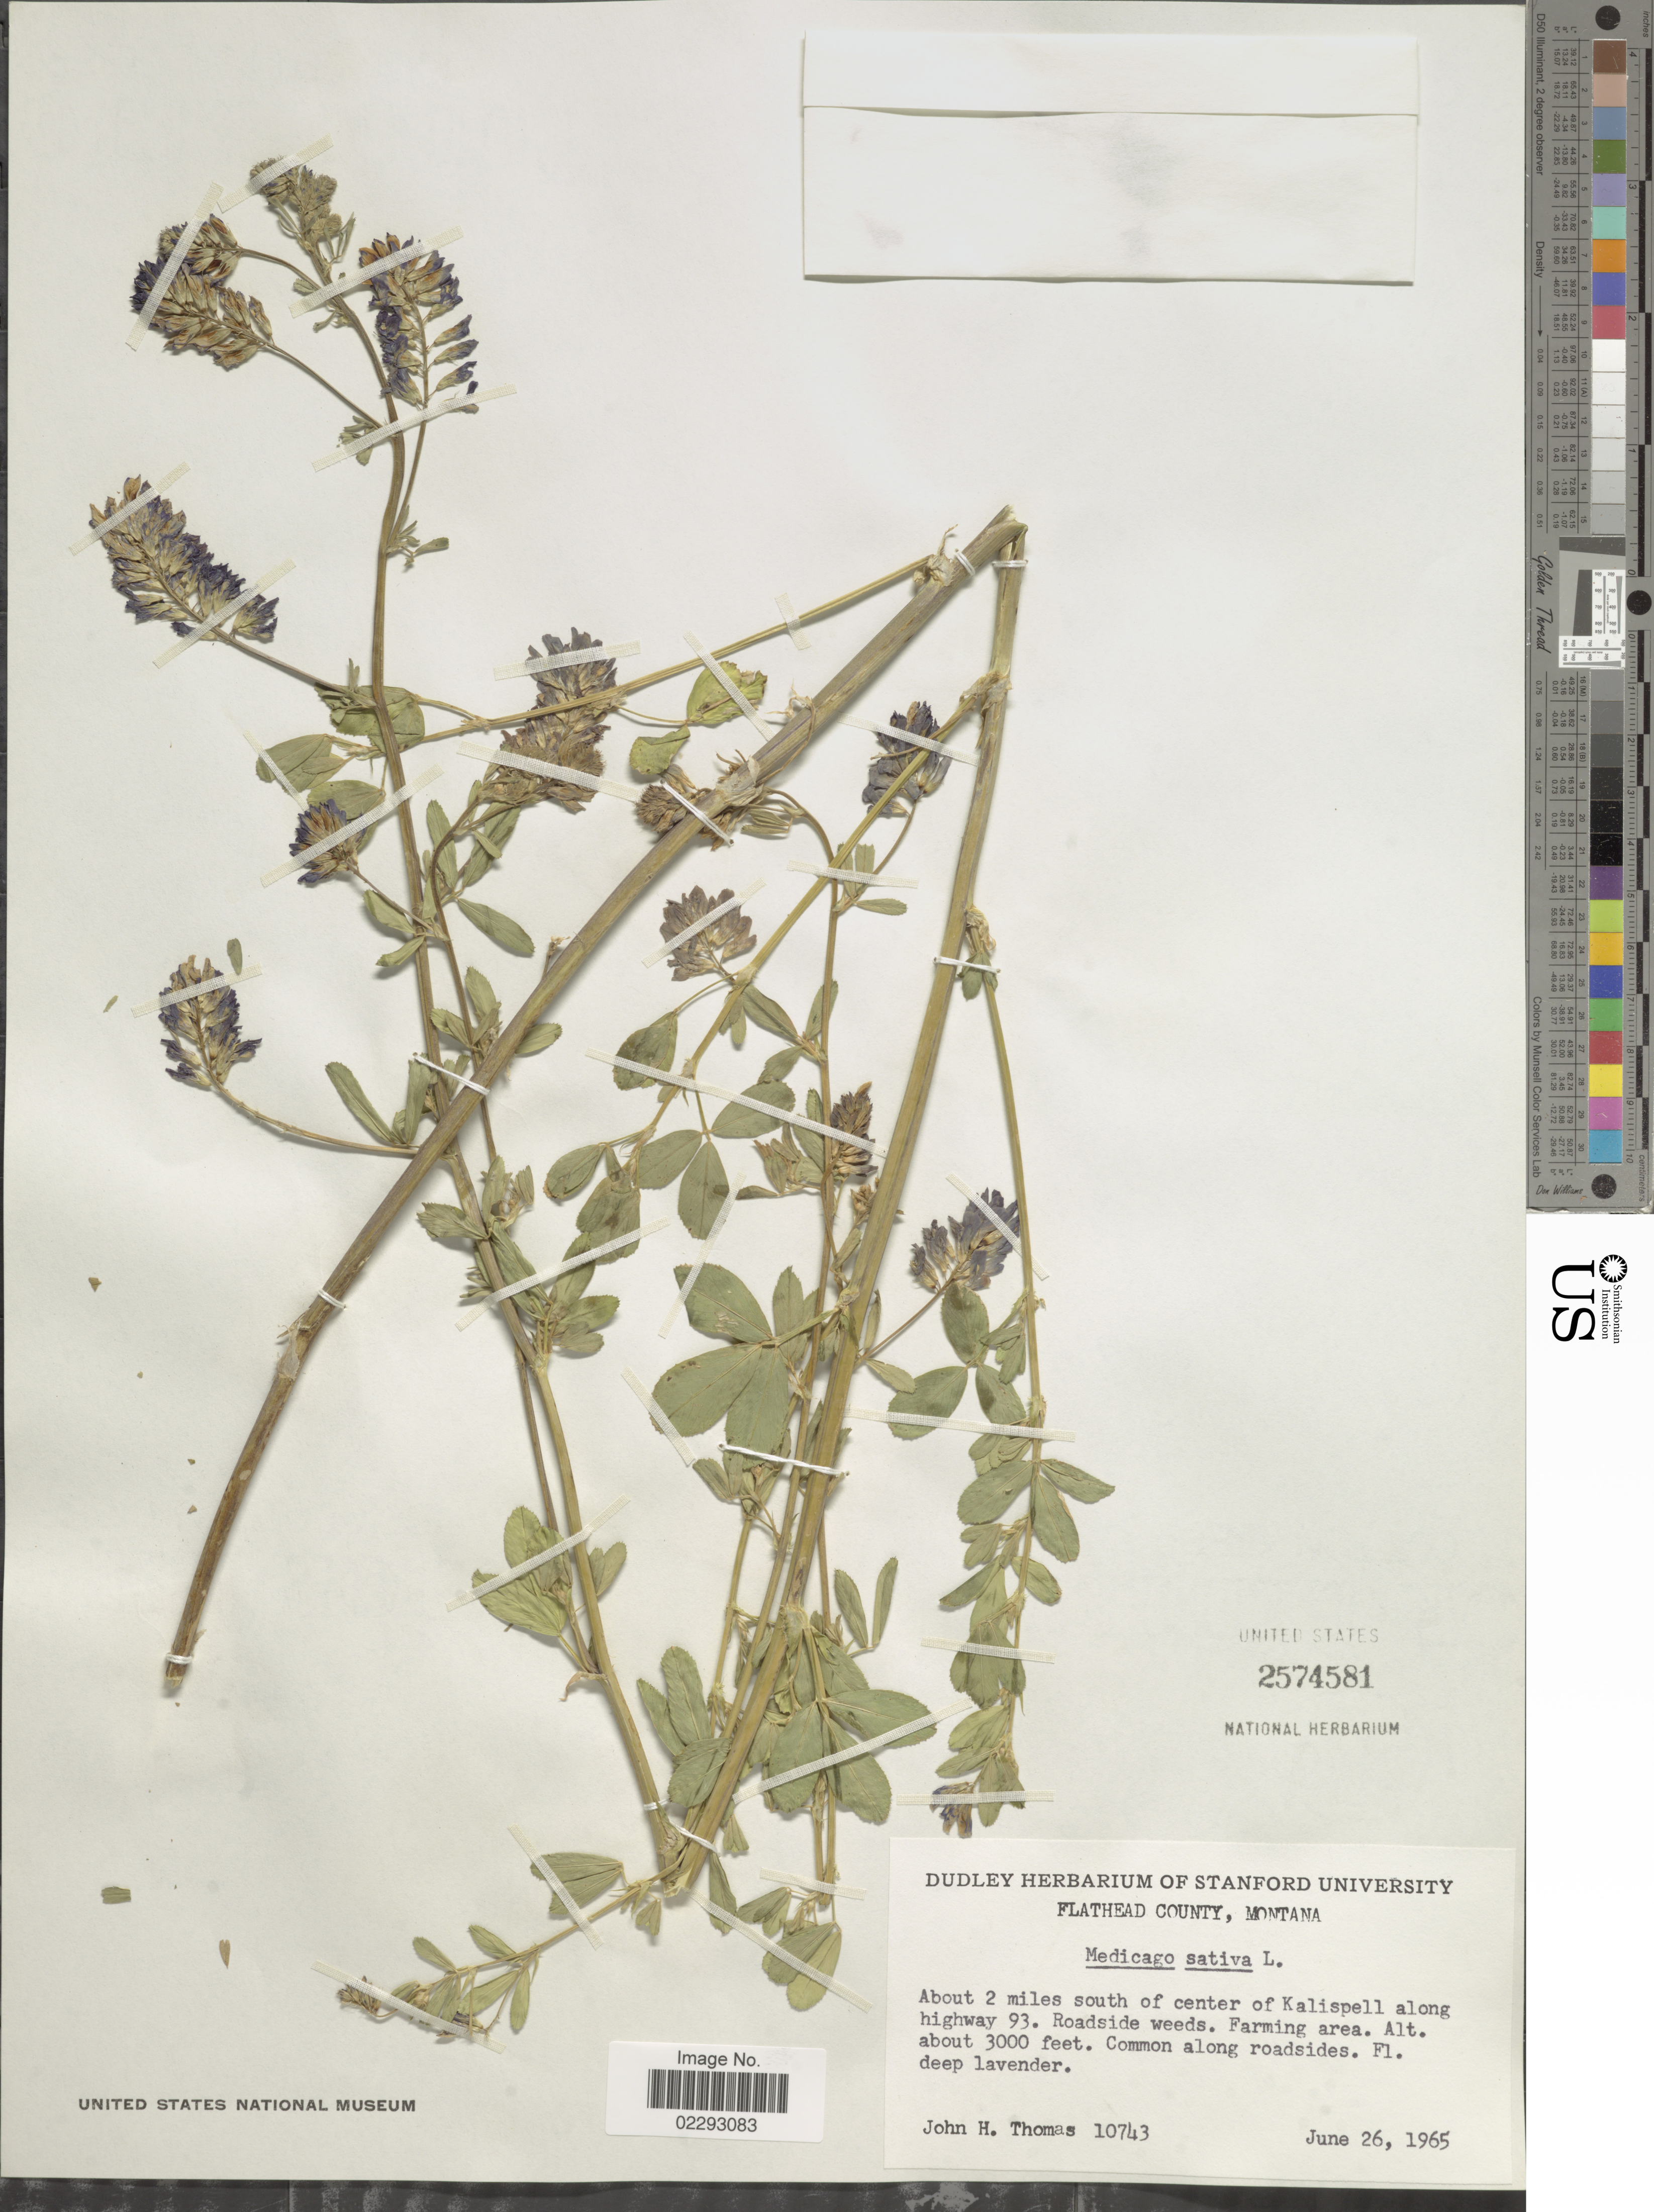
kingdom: Plantae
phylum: Tracheophyta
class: Magnoliopsida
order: Fabales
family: Fabaceae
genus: Medicago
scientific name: Medicago sativa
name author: L.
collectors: J. H. Thomas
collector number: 10743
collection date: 1965-06-26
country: United States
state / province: Montana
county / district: Flathead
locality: About 2 miles S of center of Kalispell along highway 93. roadside.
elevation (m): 914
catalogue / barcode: US 2574581